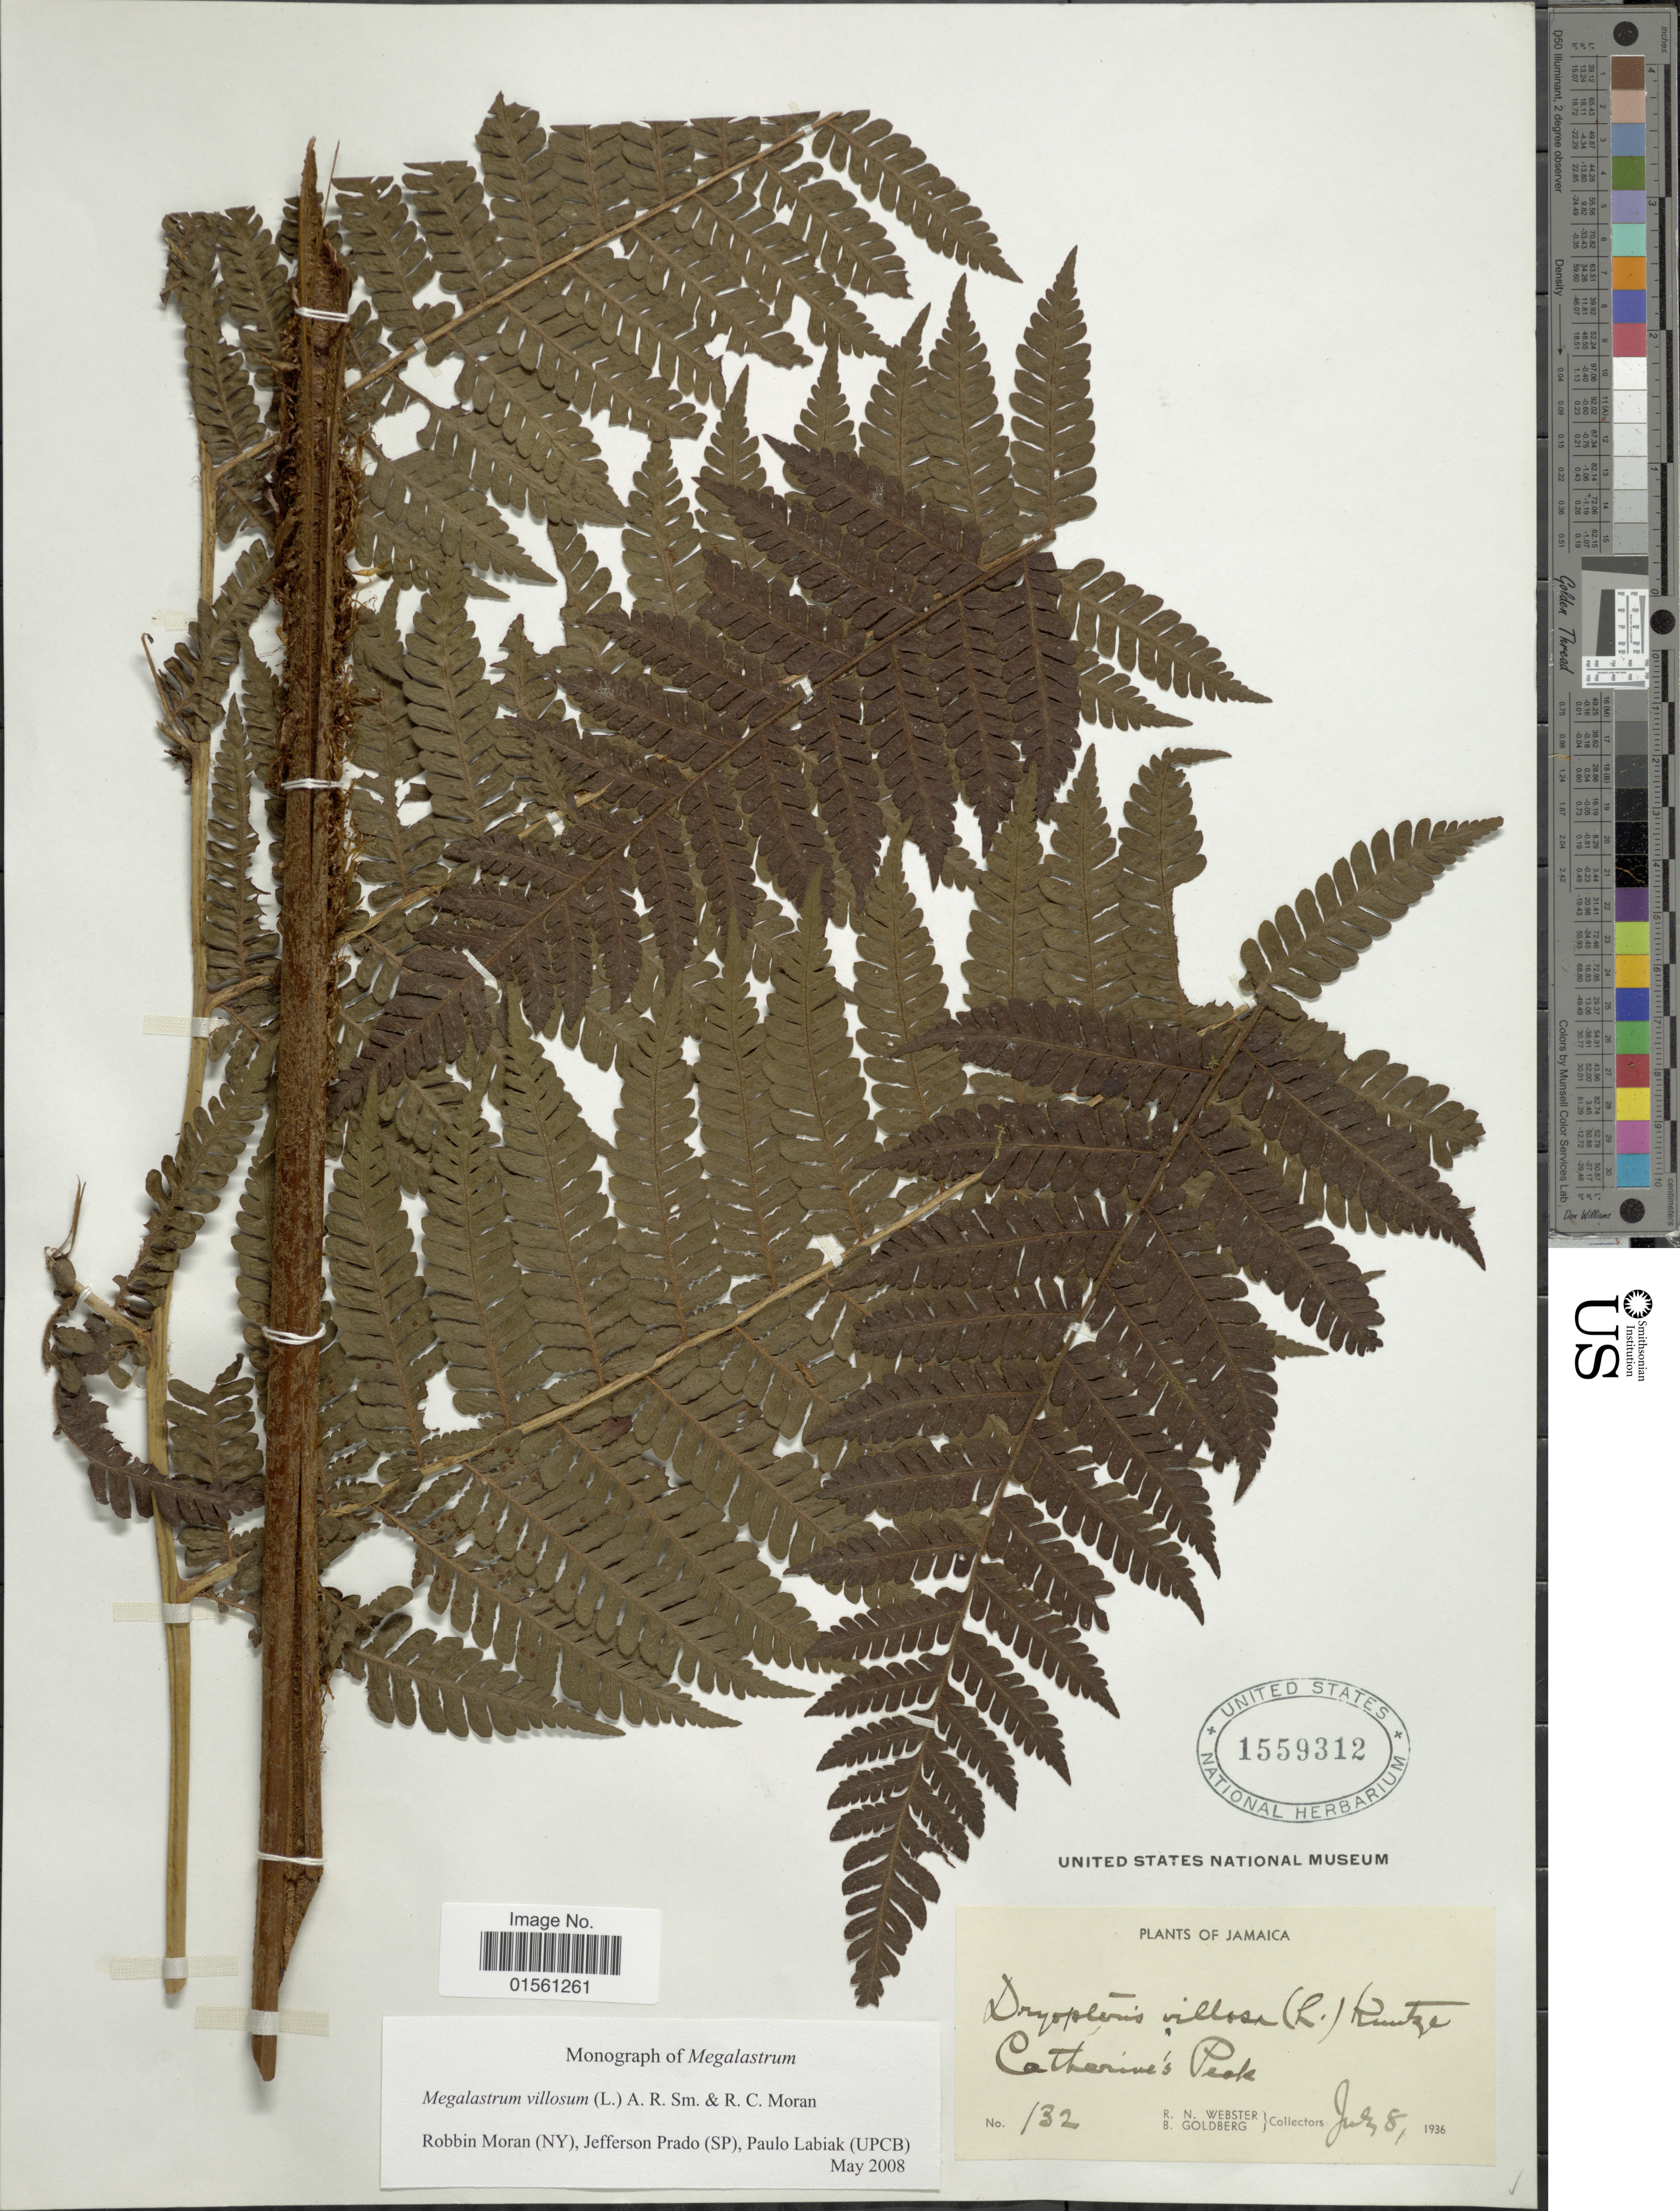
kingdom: Plantae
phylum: Tracheophyta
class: Polypodiopsida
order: Polypodiales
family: Dryopteridaceae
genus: Megalastrum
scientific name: Megalastrum villosum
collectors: R. N. Webster & B. Goldberg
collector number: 132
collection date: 1936-07-08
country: Jamaica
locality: Catherine's Peak.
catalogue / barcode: US 1559312